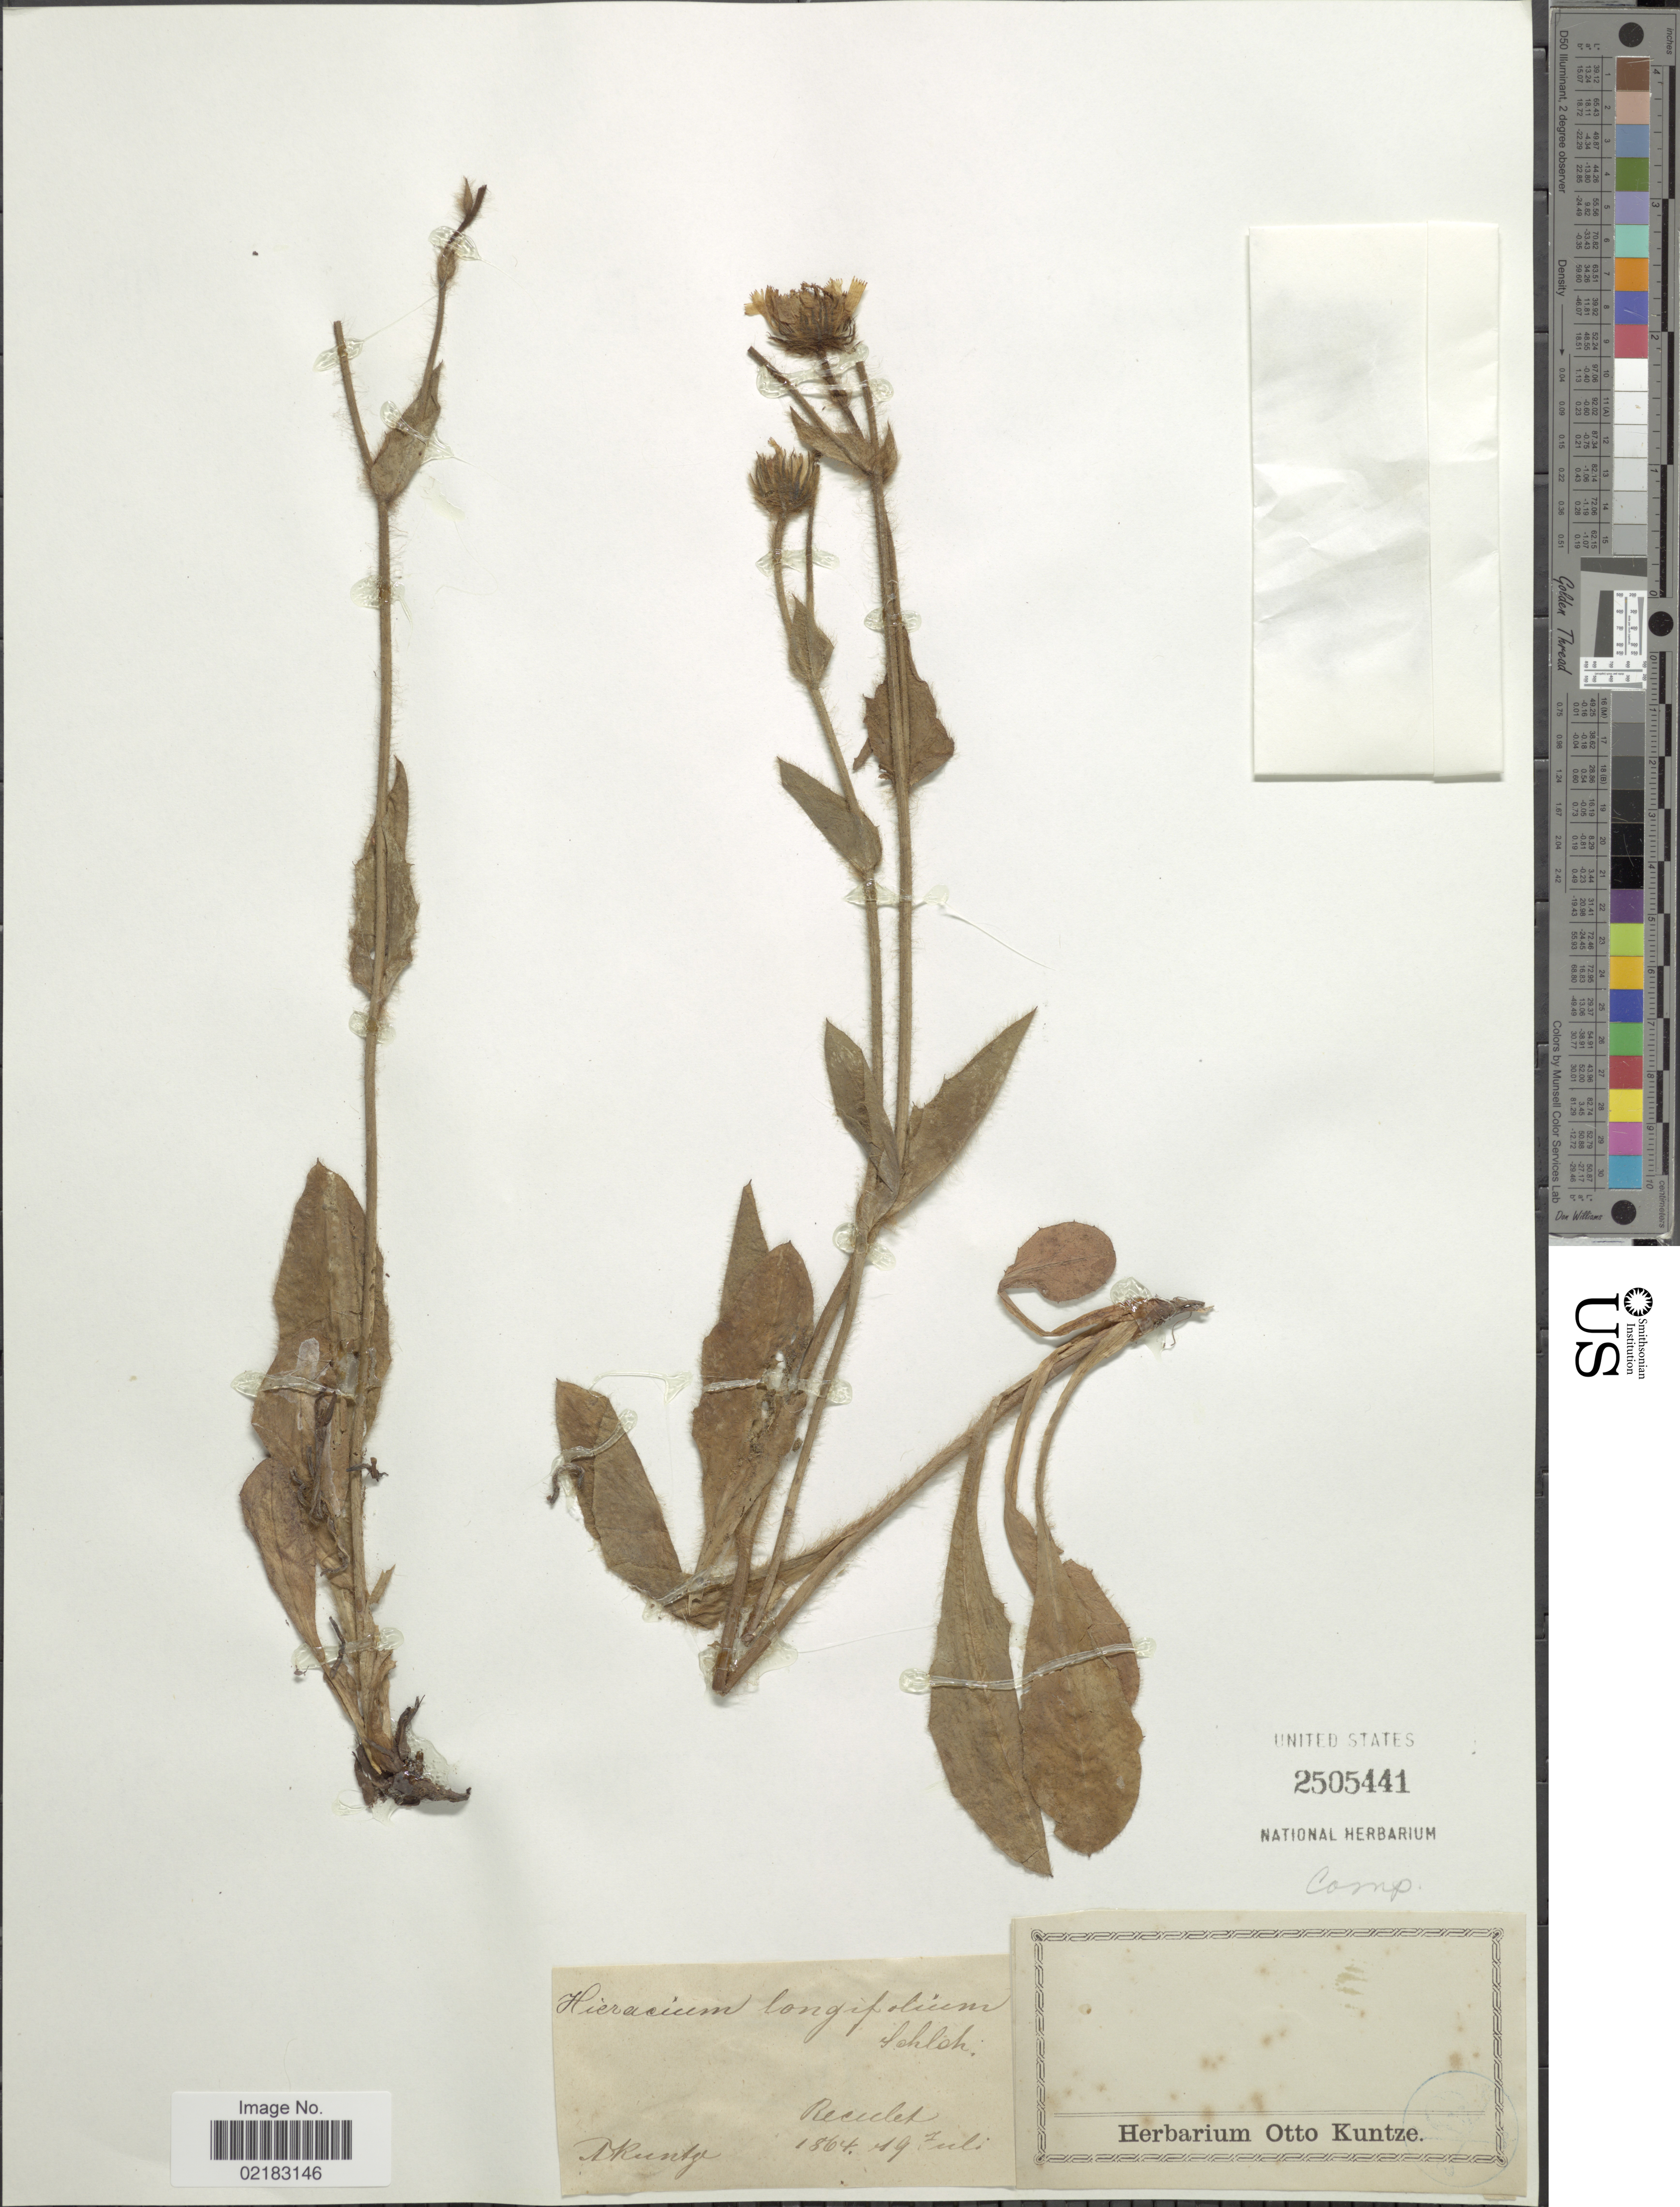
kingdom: Plantae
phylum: Tracheophyta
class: Magnoliopsida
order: Asterales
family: Asteraceae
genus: Hieracium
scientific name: Hieracium longifolium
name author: Hornem.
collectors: A. Kuntze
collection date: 1864-07-19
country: France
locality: Reculet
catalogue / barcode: US 2505441